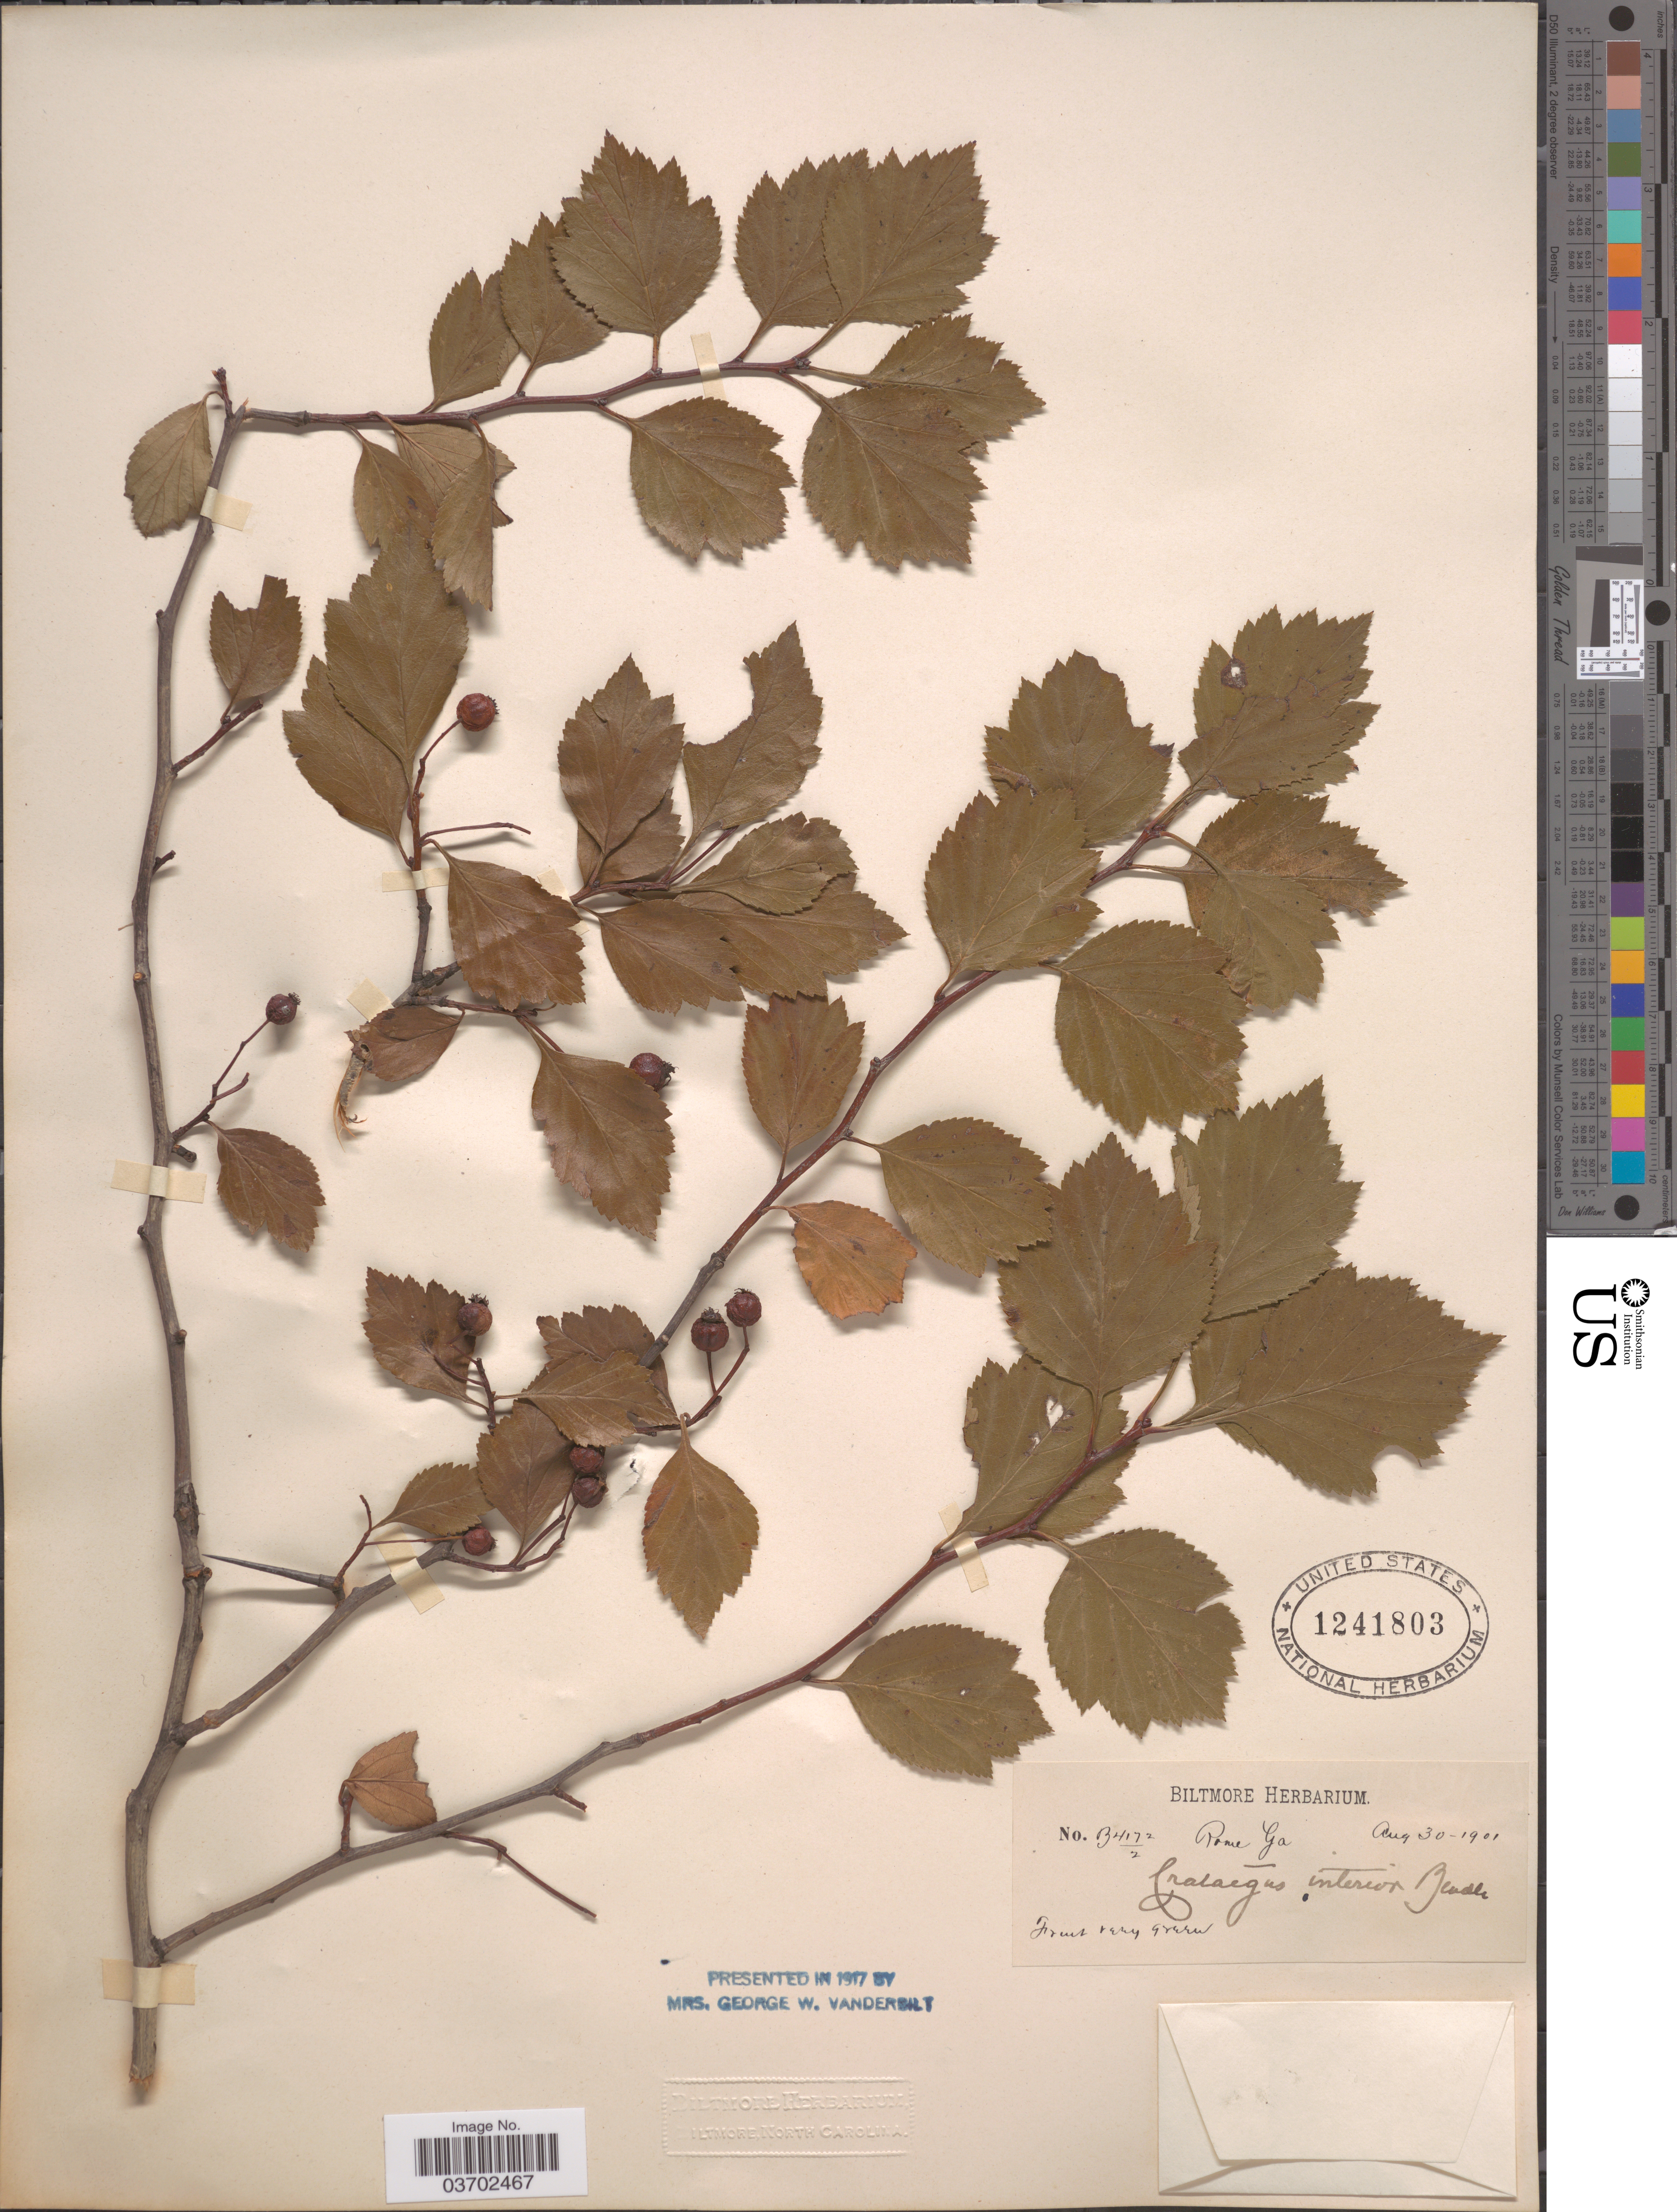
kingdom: Plantae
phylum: Tracheophyta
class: Magnoliopsida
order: Rosales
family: Rosaceae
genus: Crataegus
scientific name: Crataegus viridis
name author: L.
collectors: ex herb. Biltmore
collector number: B4172/2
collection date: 1901-08-30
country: United States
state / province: Georgia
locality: Rome.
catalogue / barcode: US 1241803